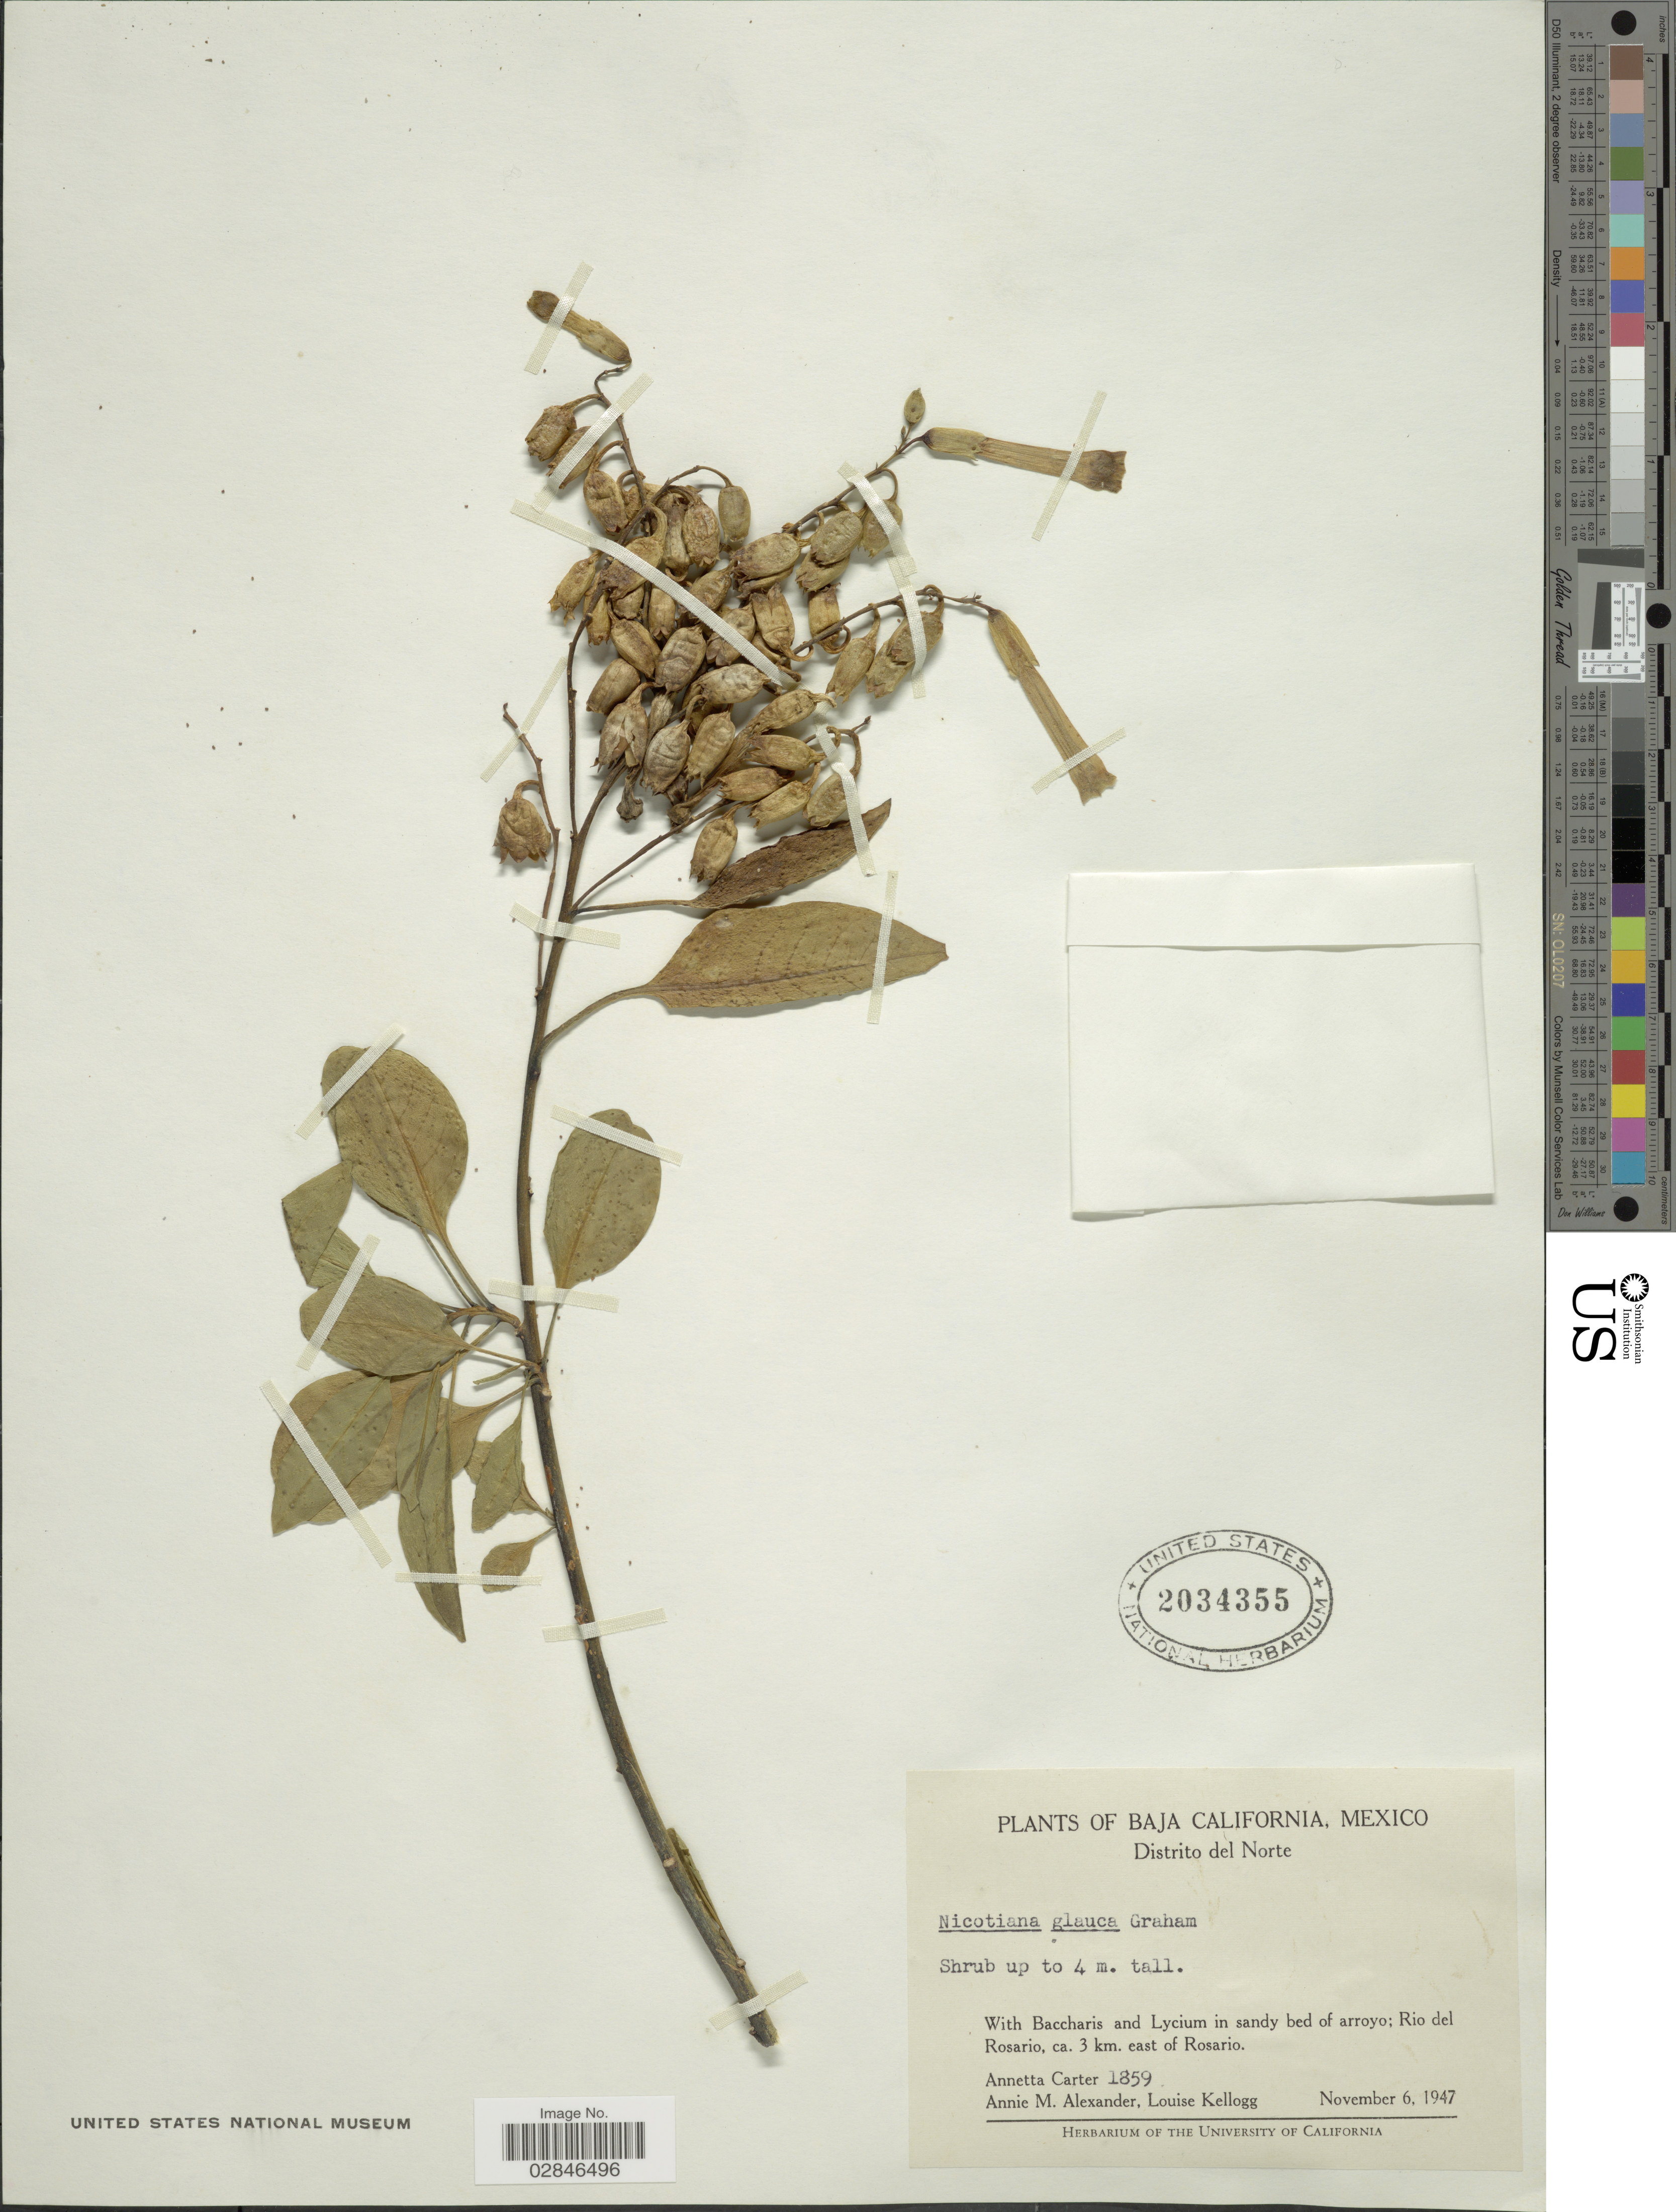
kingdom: Plantae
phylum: Tracheophyta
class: Magnoliopsida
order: Solanales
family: Solanaceae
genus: Nicotiana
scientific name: Nicotiana glauca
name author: Graham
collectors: A. Carter, A. M. Alexander & L. Kellogg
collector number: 1859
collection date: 1947-11-06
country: Mexico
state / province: Baja California Norte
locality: Distrito del Norte, Rio del Rosario, ca. 3 km. east of Rosario.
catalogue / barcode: US 2034355